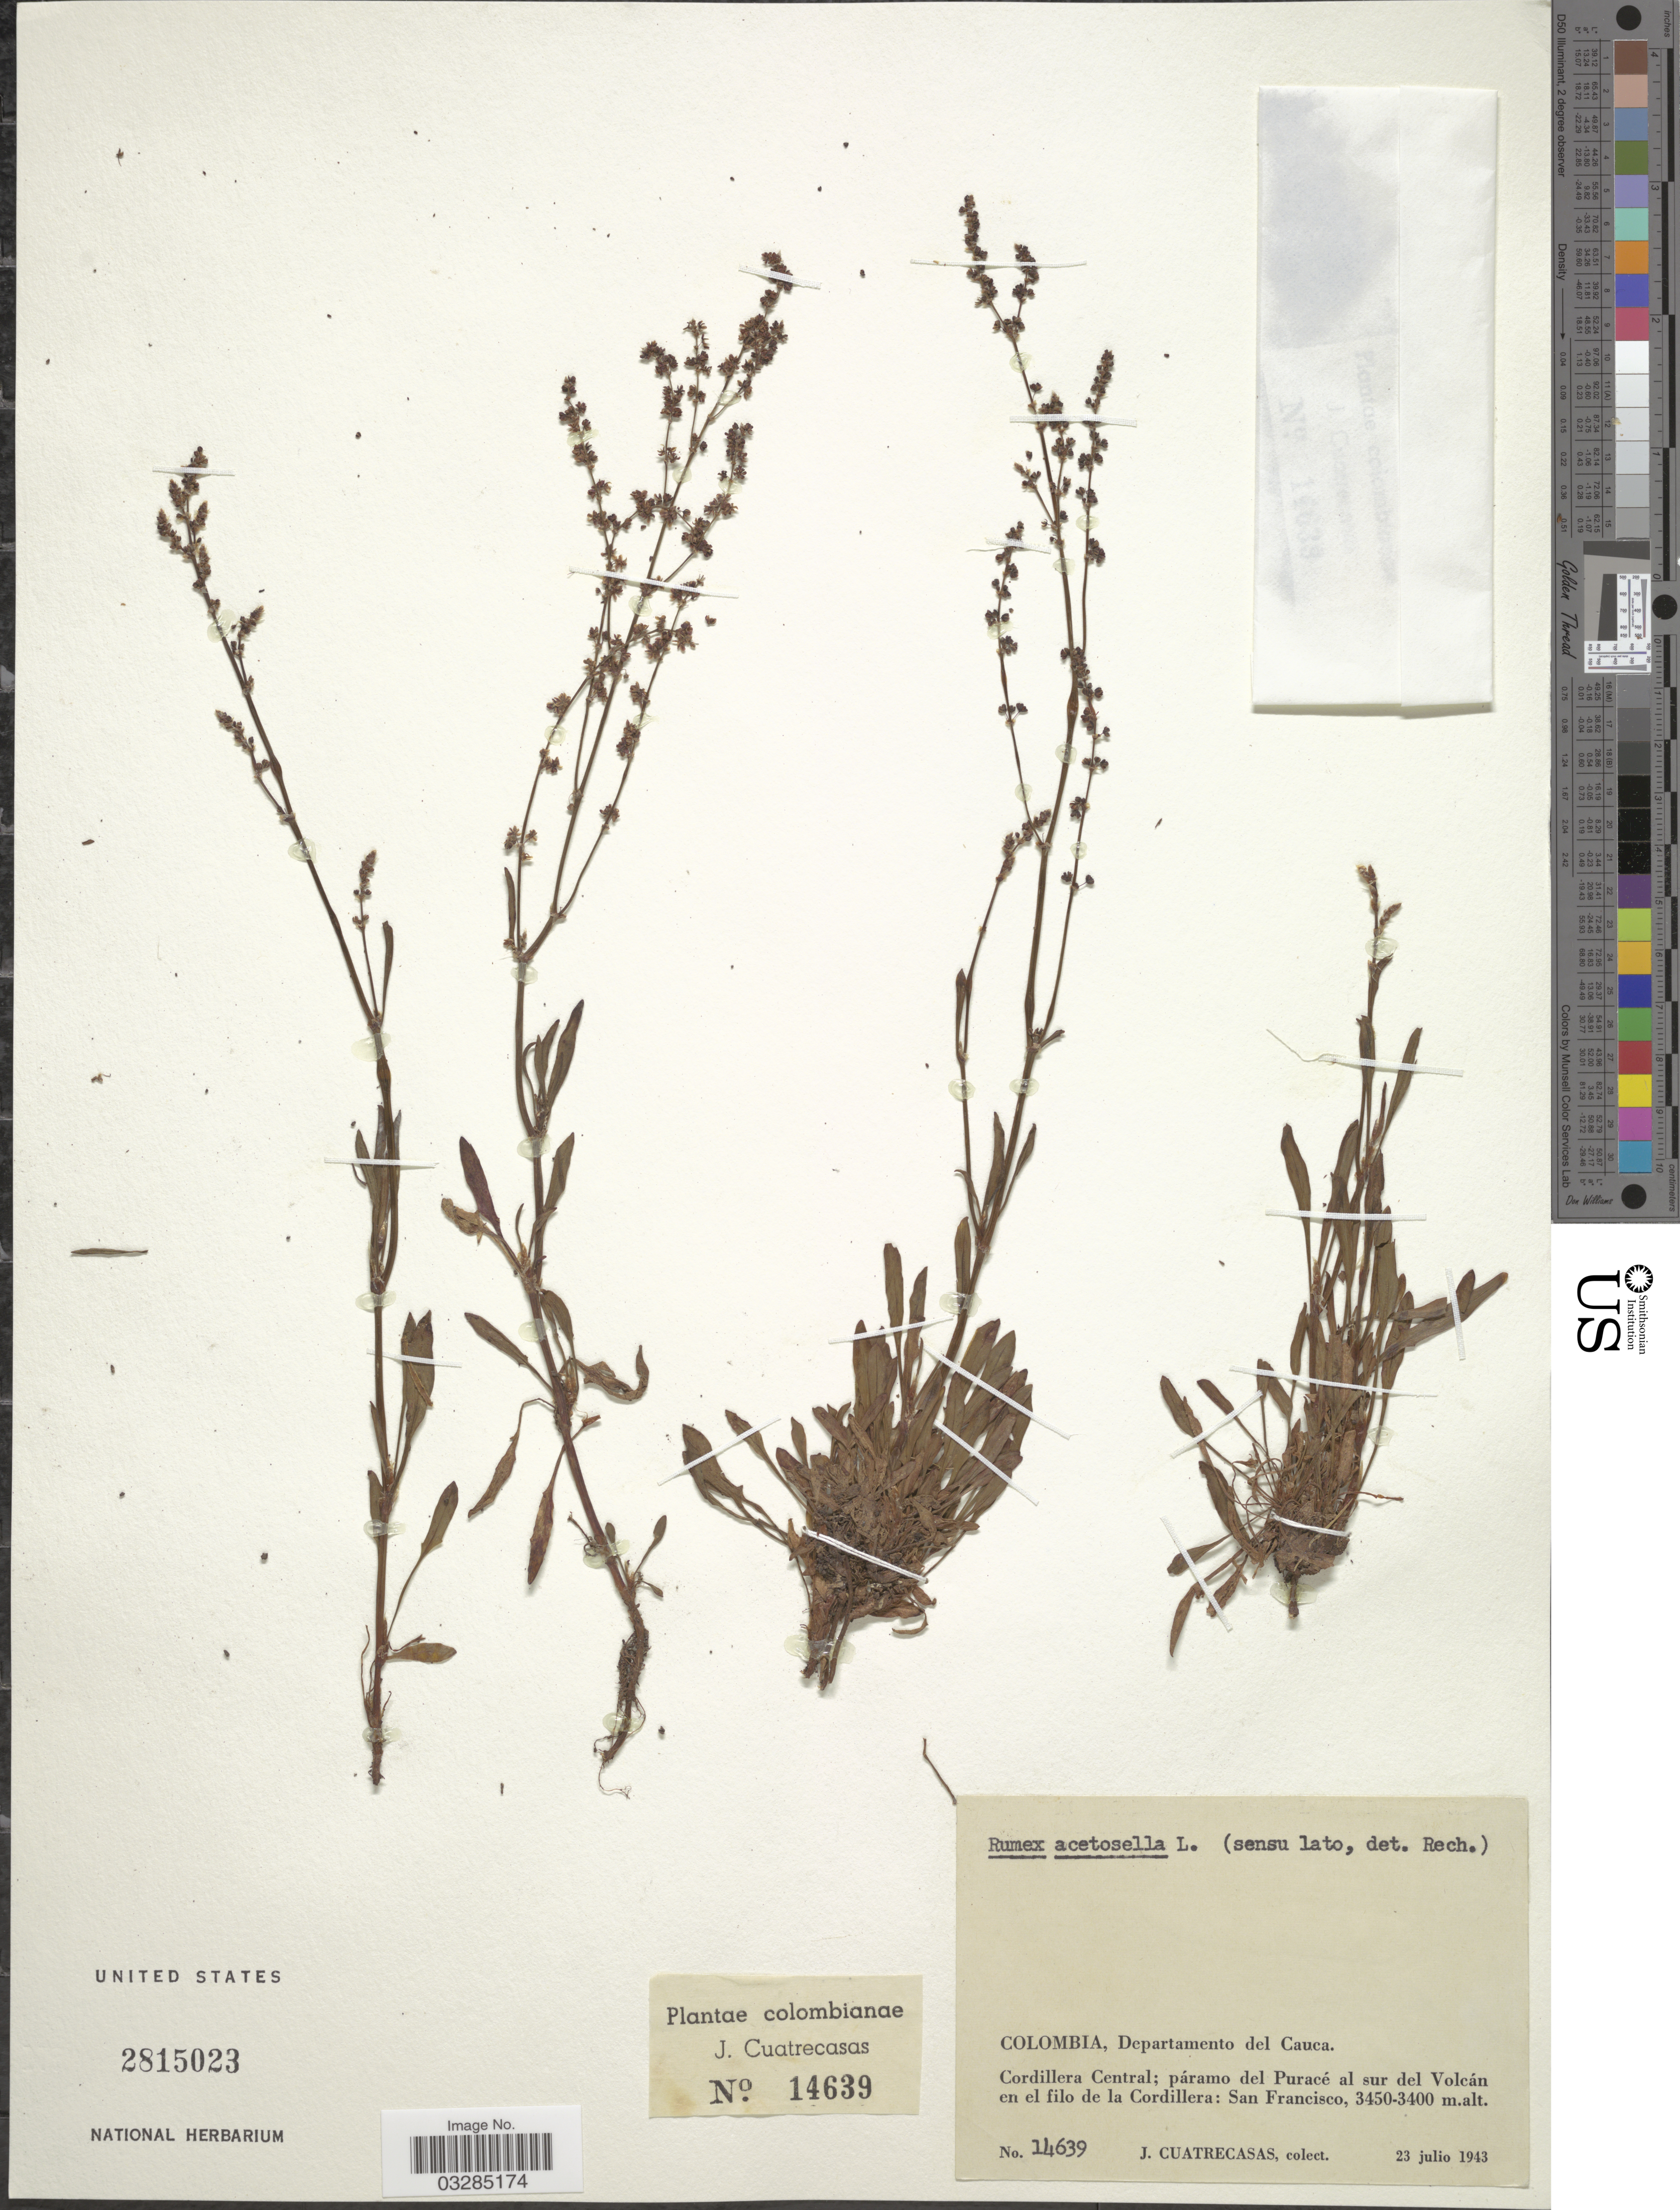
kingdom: Plantae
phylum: Tracheophyta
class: Magnoliopsida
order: Caryophyllales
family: Polygonaceae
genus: Rumex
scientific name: Rumex acetosella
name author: L.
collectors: J. Cuatrecasas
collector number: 14639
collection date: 1943-07-23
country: Colombia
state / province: Cauca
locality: Departamento del Cauca. Cordillera Central; páramo del Puracé al sur del Volcán en el filo de la Cordillera: San Francisco.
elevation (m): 3400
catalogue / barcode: US 2815023